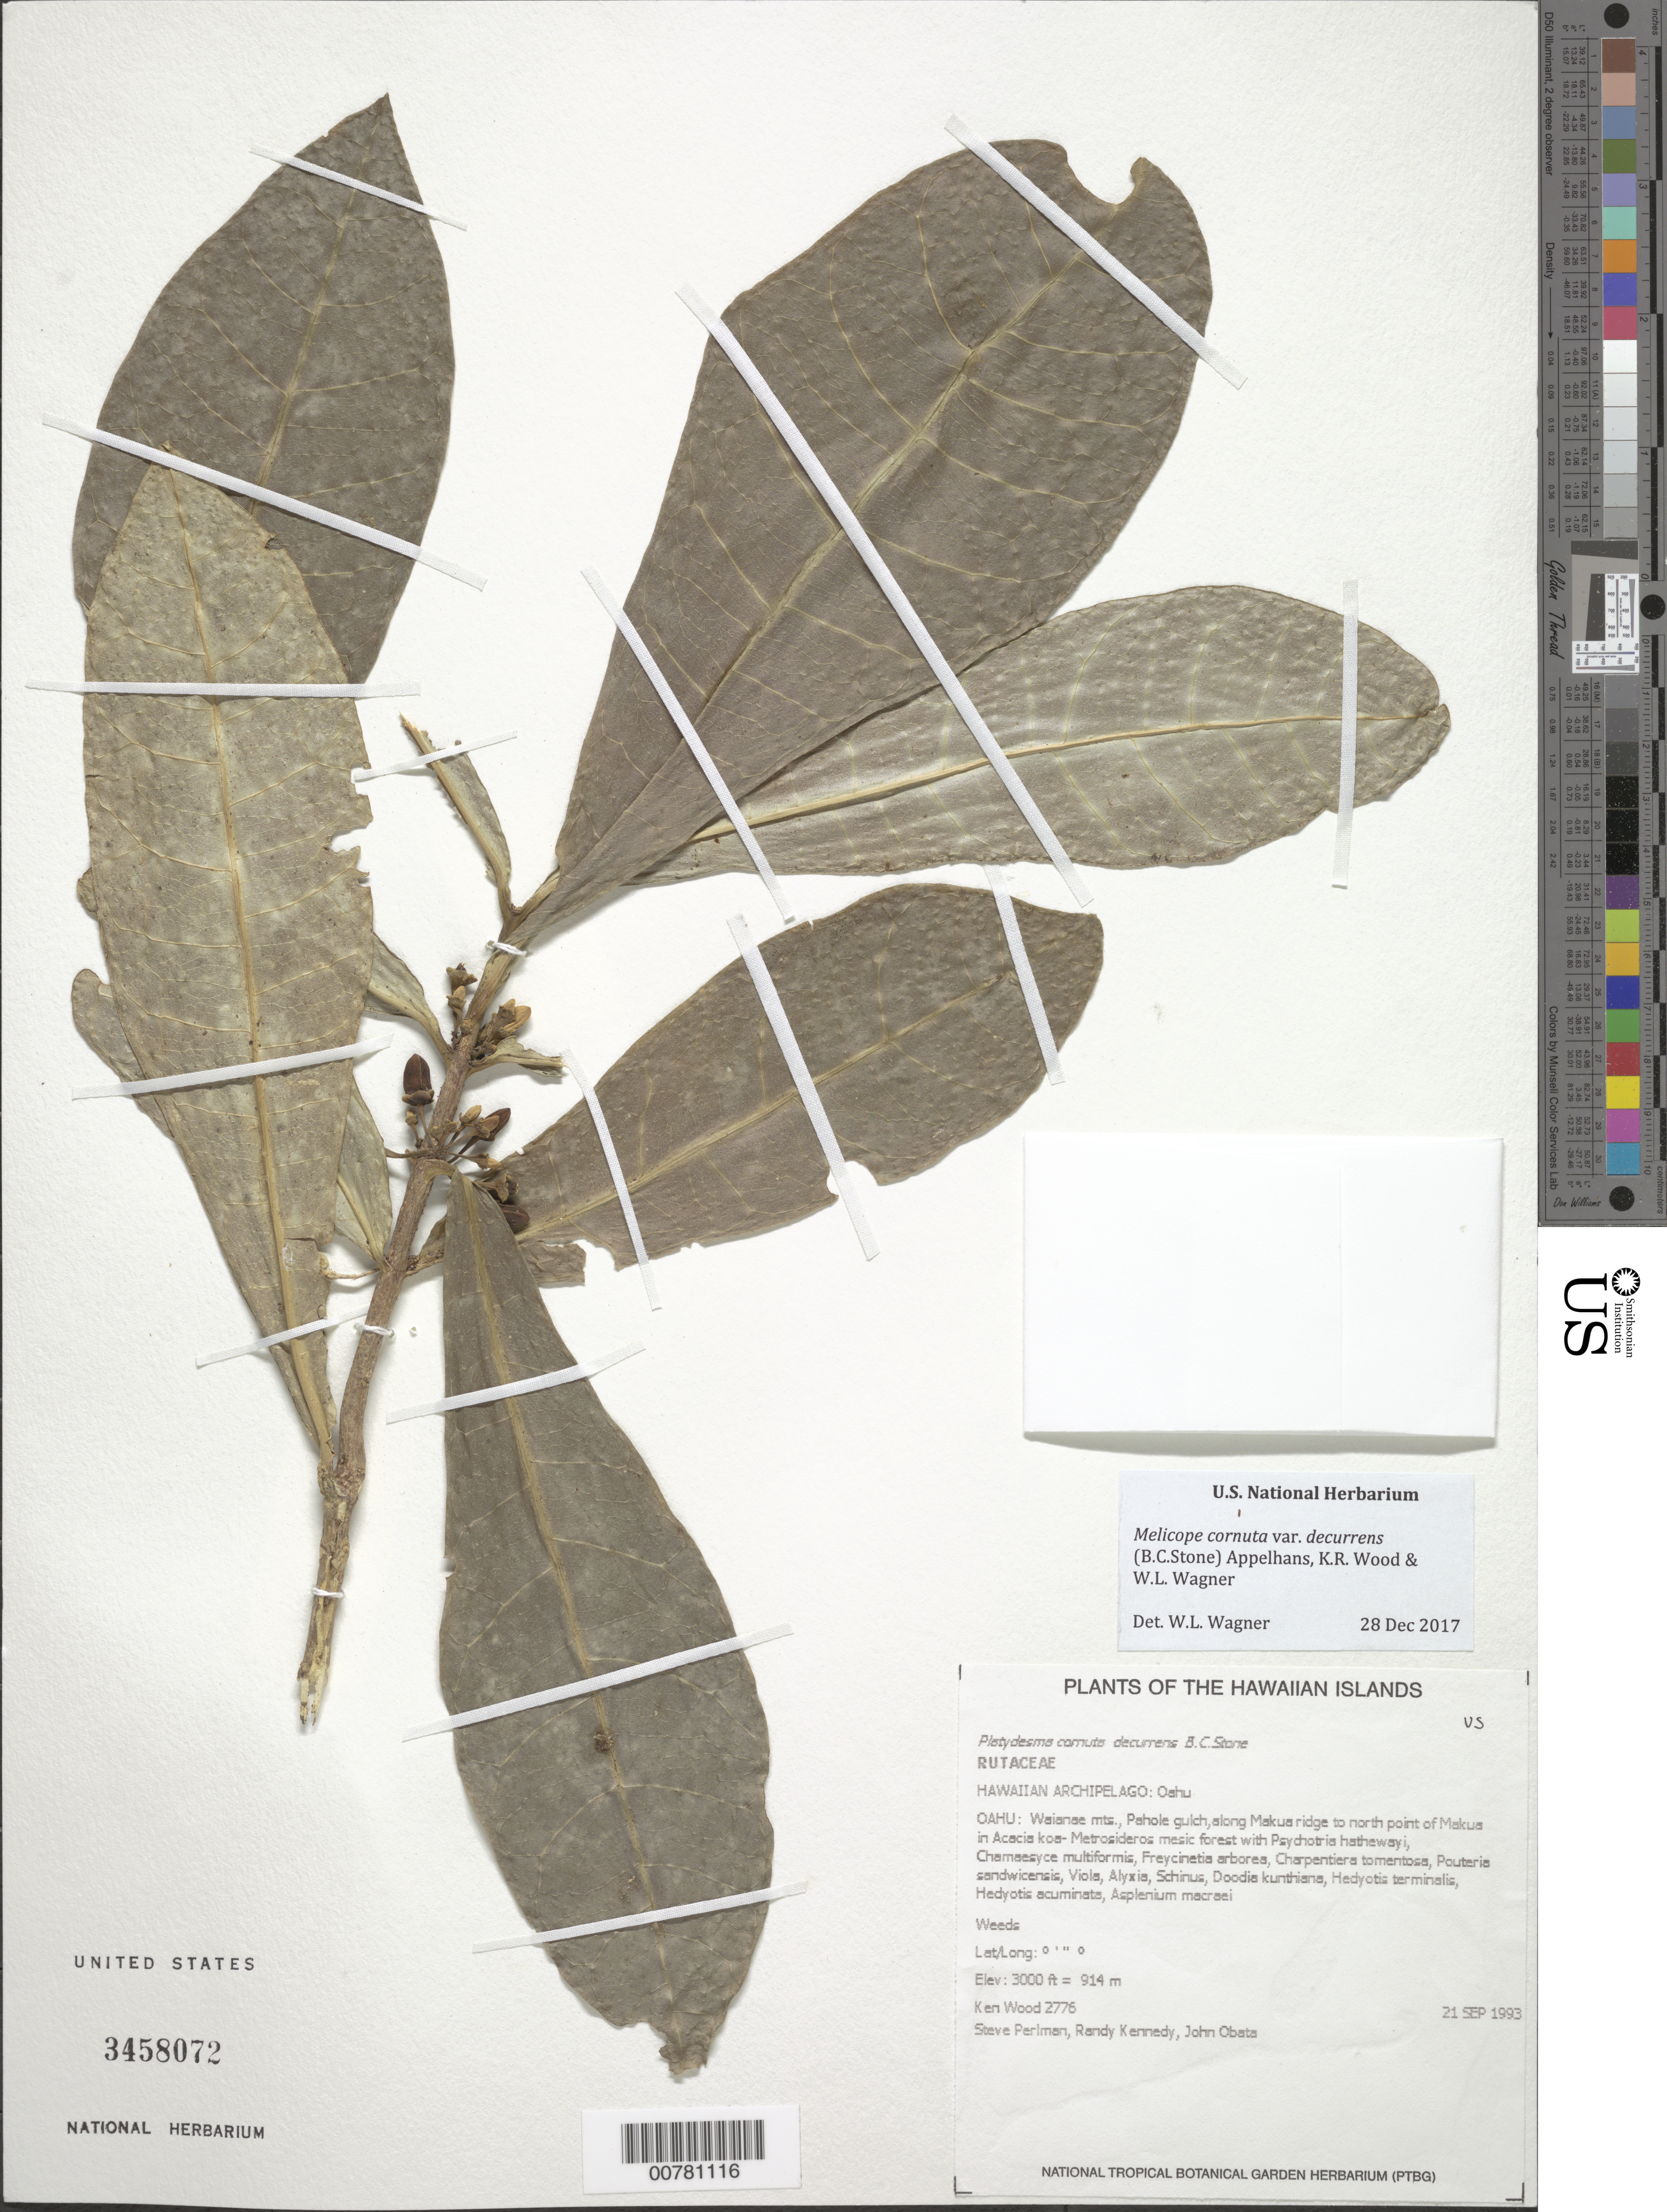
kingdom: Plantae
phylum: Tracheophyta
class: Magnoliopsida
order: Sapindales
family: Rutaceae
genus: Melicope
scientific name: Melicope cornuta var. decurrens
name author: (Hillebr.) Appelhans et al.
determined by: Wagner, W. L., (BOT), Smithsonian Institution - National Museum of Natural History (UNITED STATES)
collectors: K. R. Wood, S. P. Perlman, R. Kennedy & J. Obata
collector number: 2776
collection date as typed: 21 Sep 1993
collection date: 1993-09-21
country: United States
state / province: Hawaii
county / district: Honolulu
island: Oahu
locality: Waianae mountains, Pahole gulch, along Makua ridge to north point of Makua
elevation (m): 914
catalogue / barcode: US 3458072